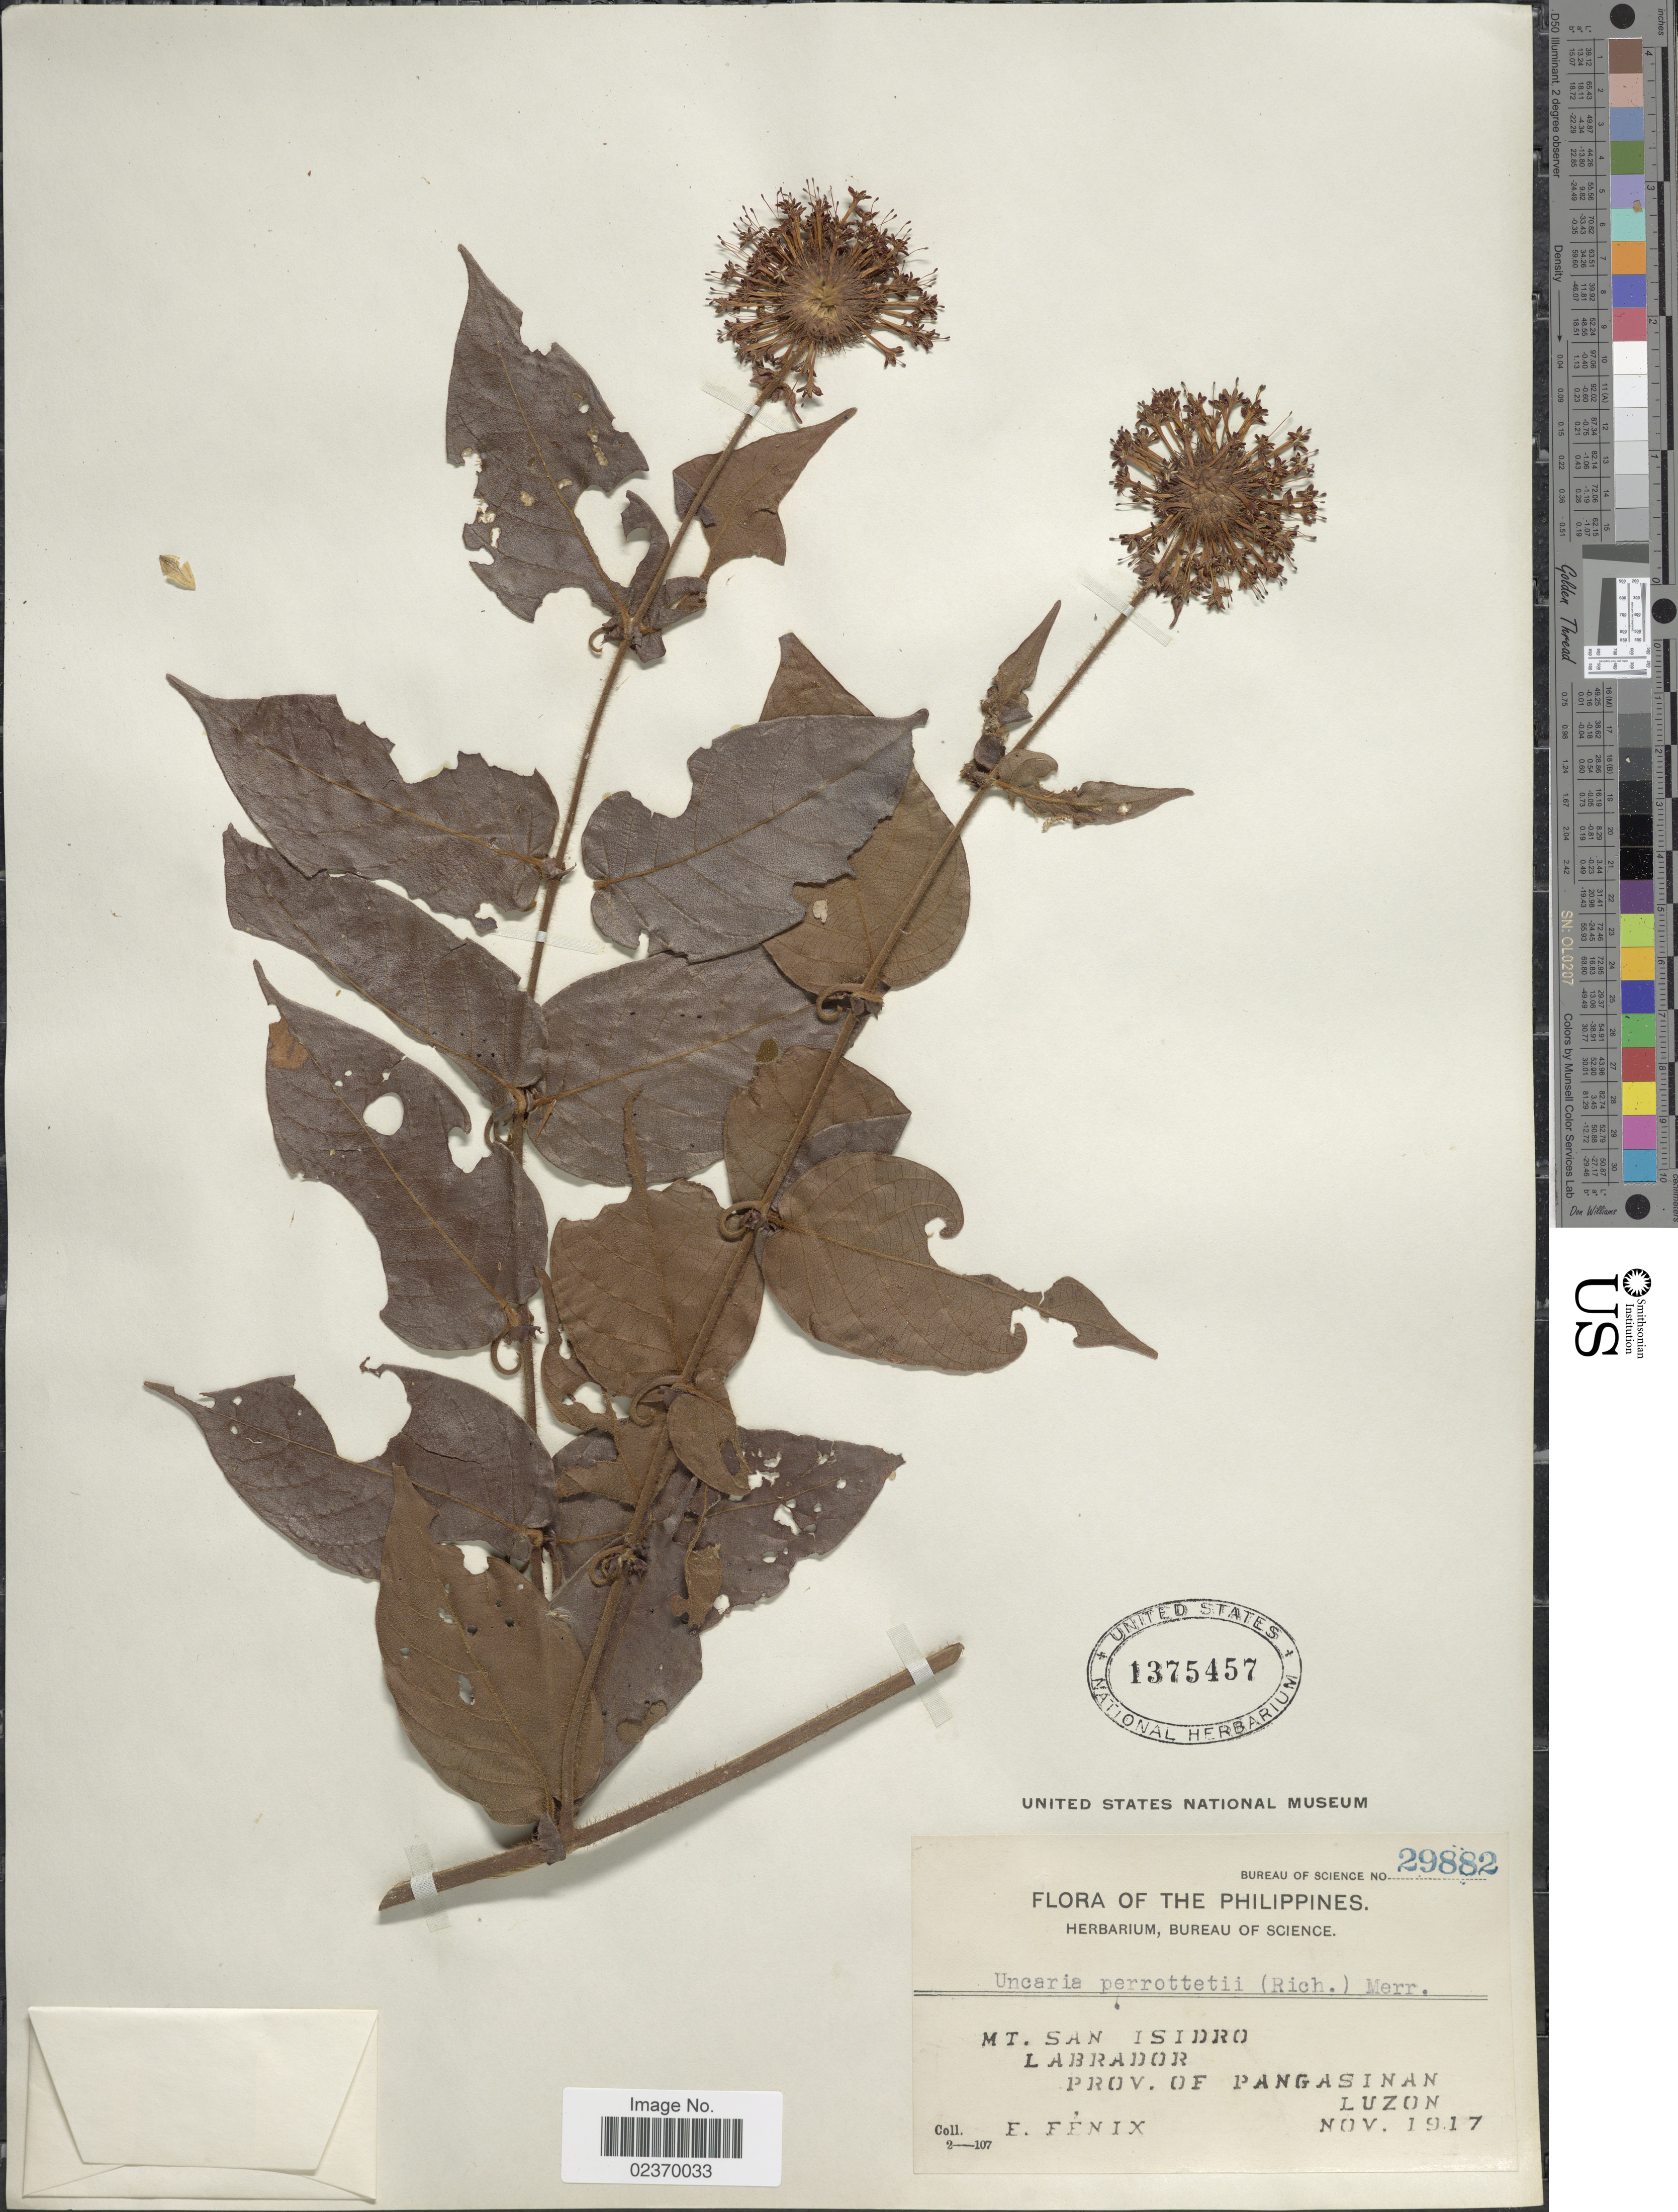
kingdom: Plantae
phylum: Tracheophyta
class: Magnoliopsida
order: Gentianales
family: Rubiaceae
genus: Uncaria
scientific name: Uncaria perrottetii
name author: (A. Rich.) Merr.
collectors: E. Fénix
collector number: Bureau of Science 29882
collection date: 1917-11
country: Philippines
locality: Mt San Isidro, Labrador, Prov. of Pangasinan, Luzon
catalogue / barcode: US 1375457